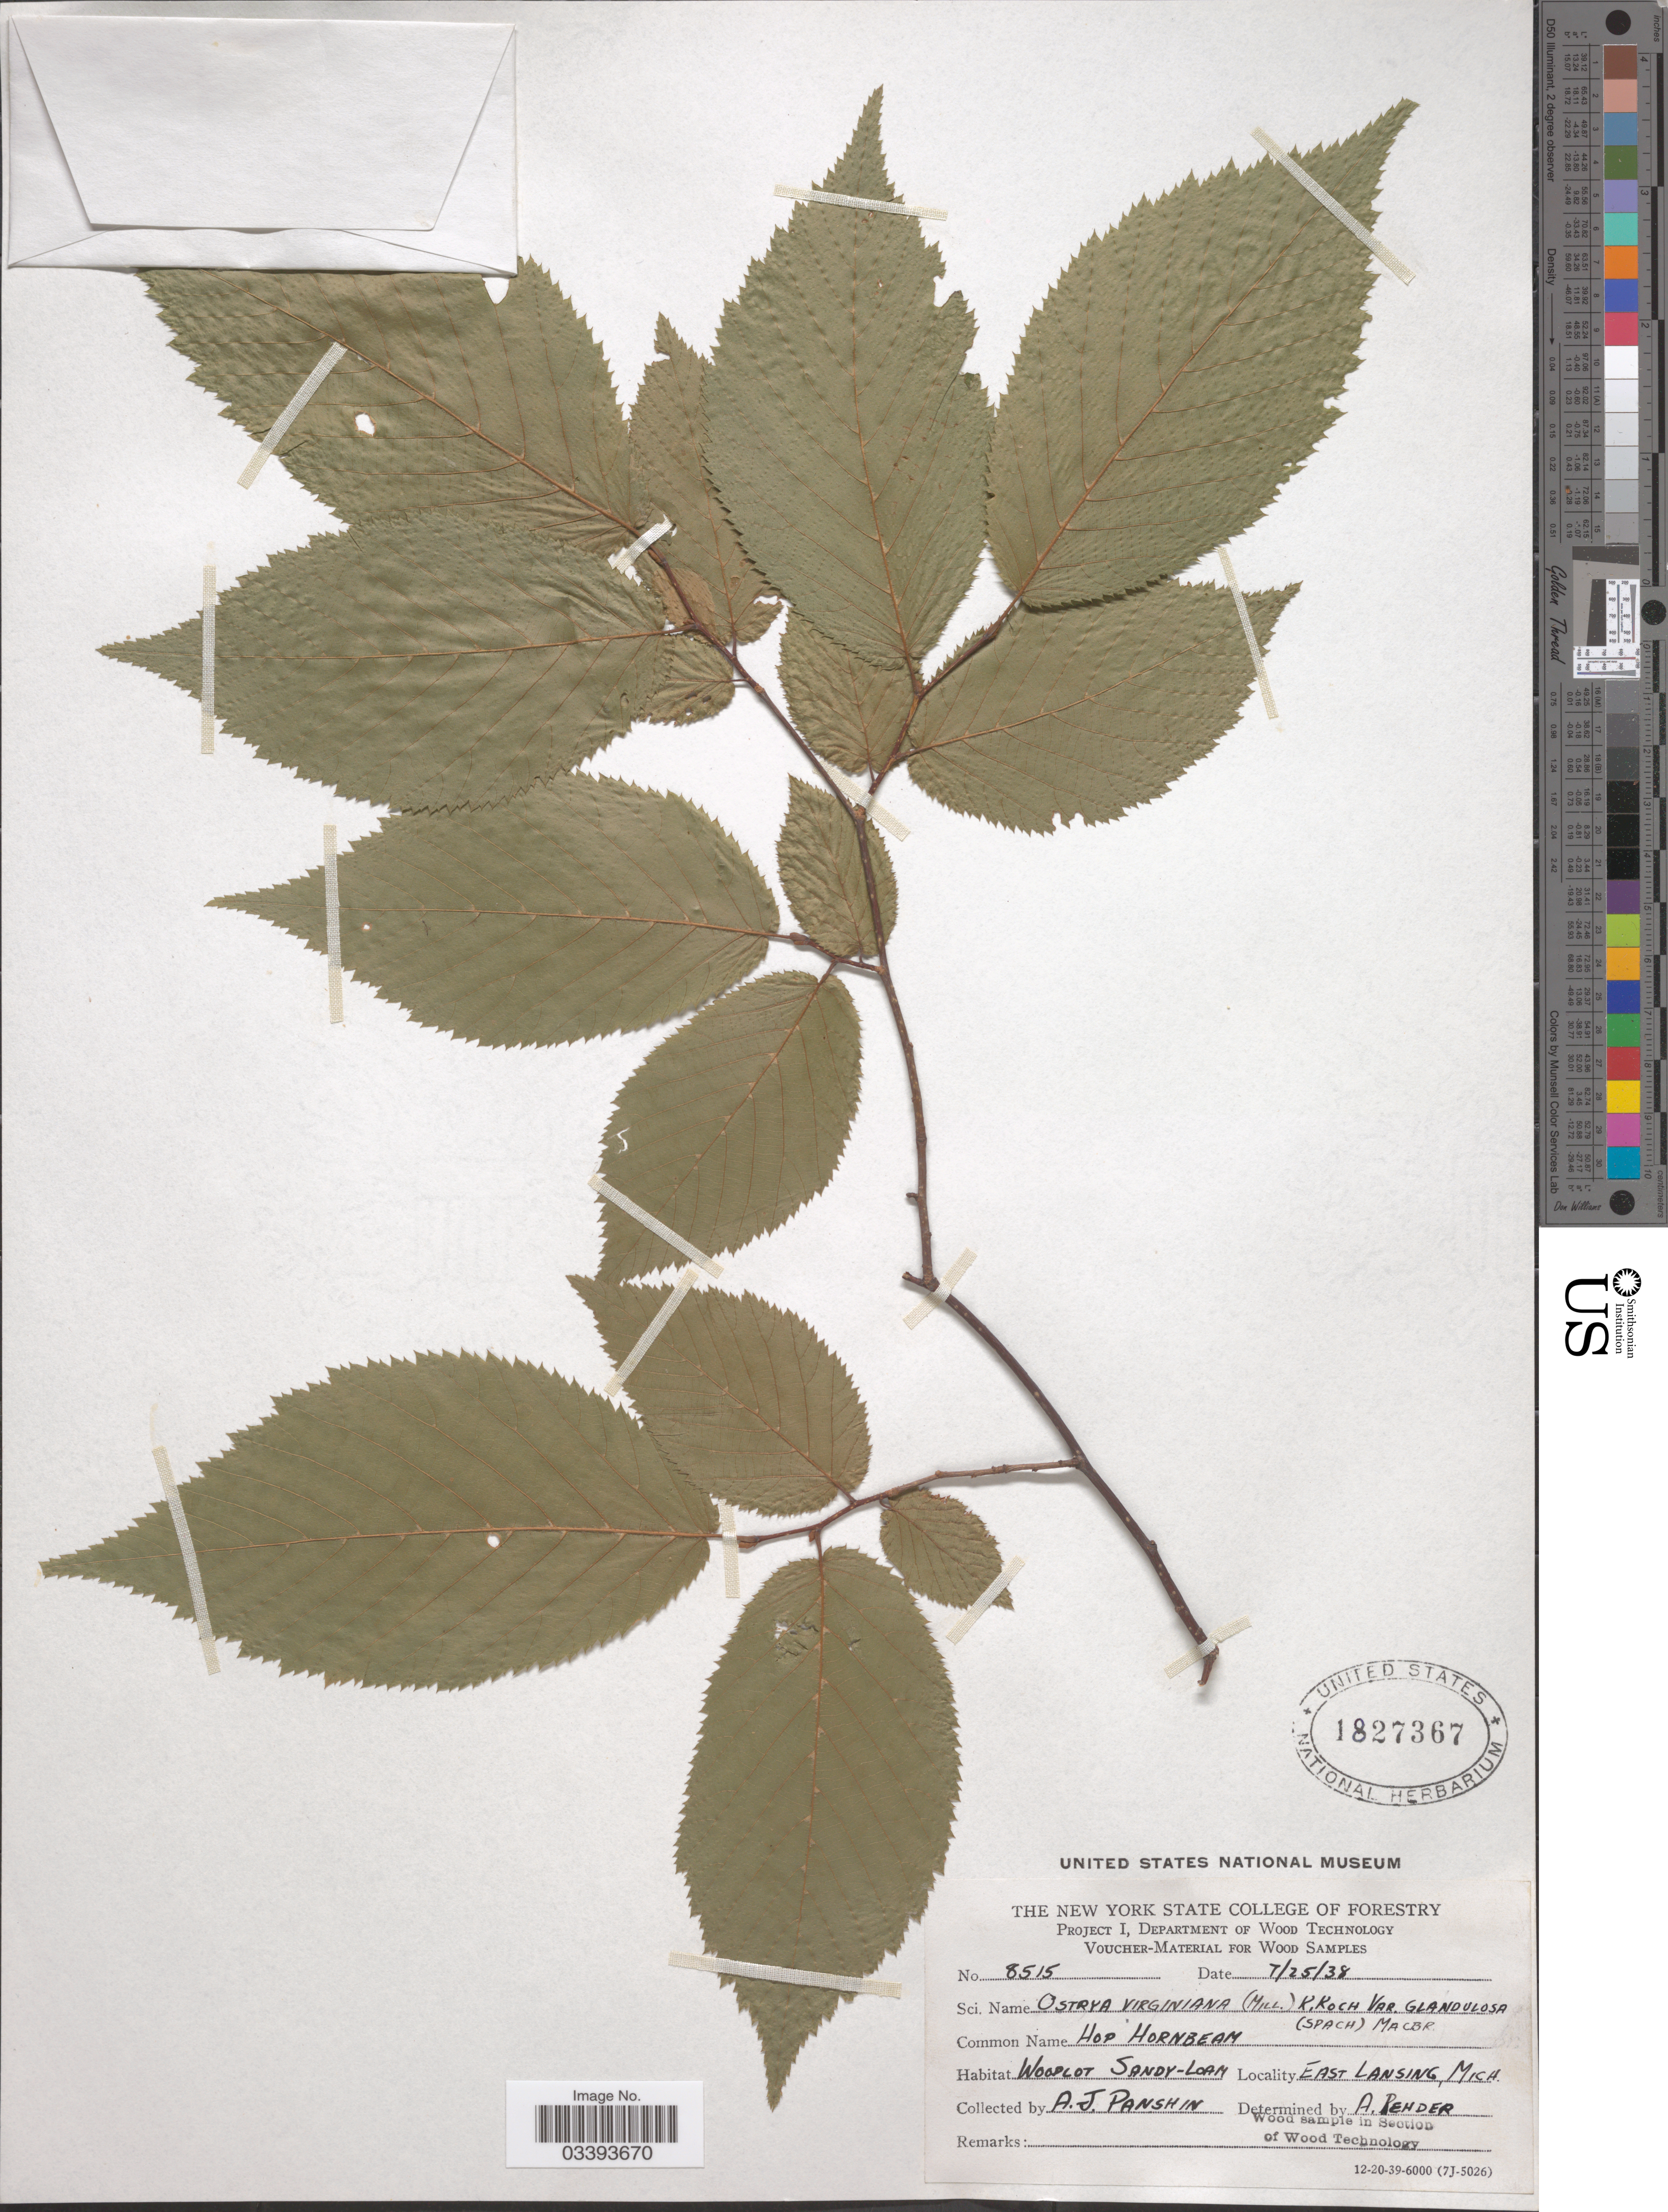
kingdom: Plantae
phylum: Tracheophyta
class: Magnoliopsida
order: Fagales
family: Betulaceae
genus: Ostrya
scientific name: Ostrya virginiana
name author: (Mill.) K. Koch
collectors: A. Panshin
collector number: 8515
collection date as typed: Transcribed d/m/y: 25/7/38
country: United States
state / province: Michigan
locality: East Lansing.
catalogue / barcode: US 1827367